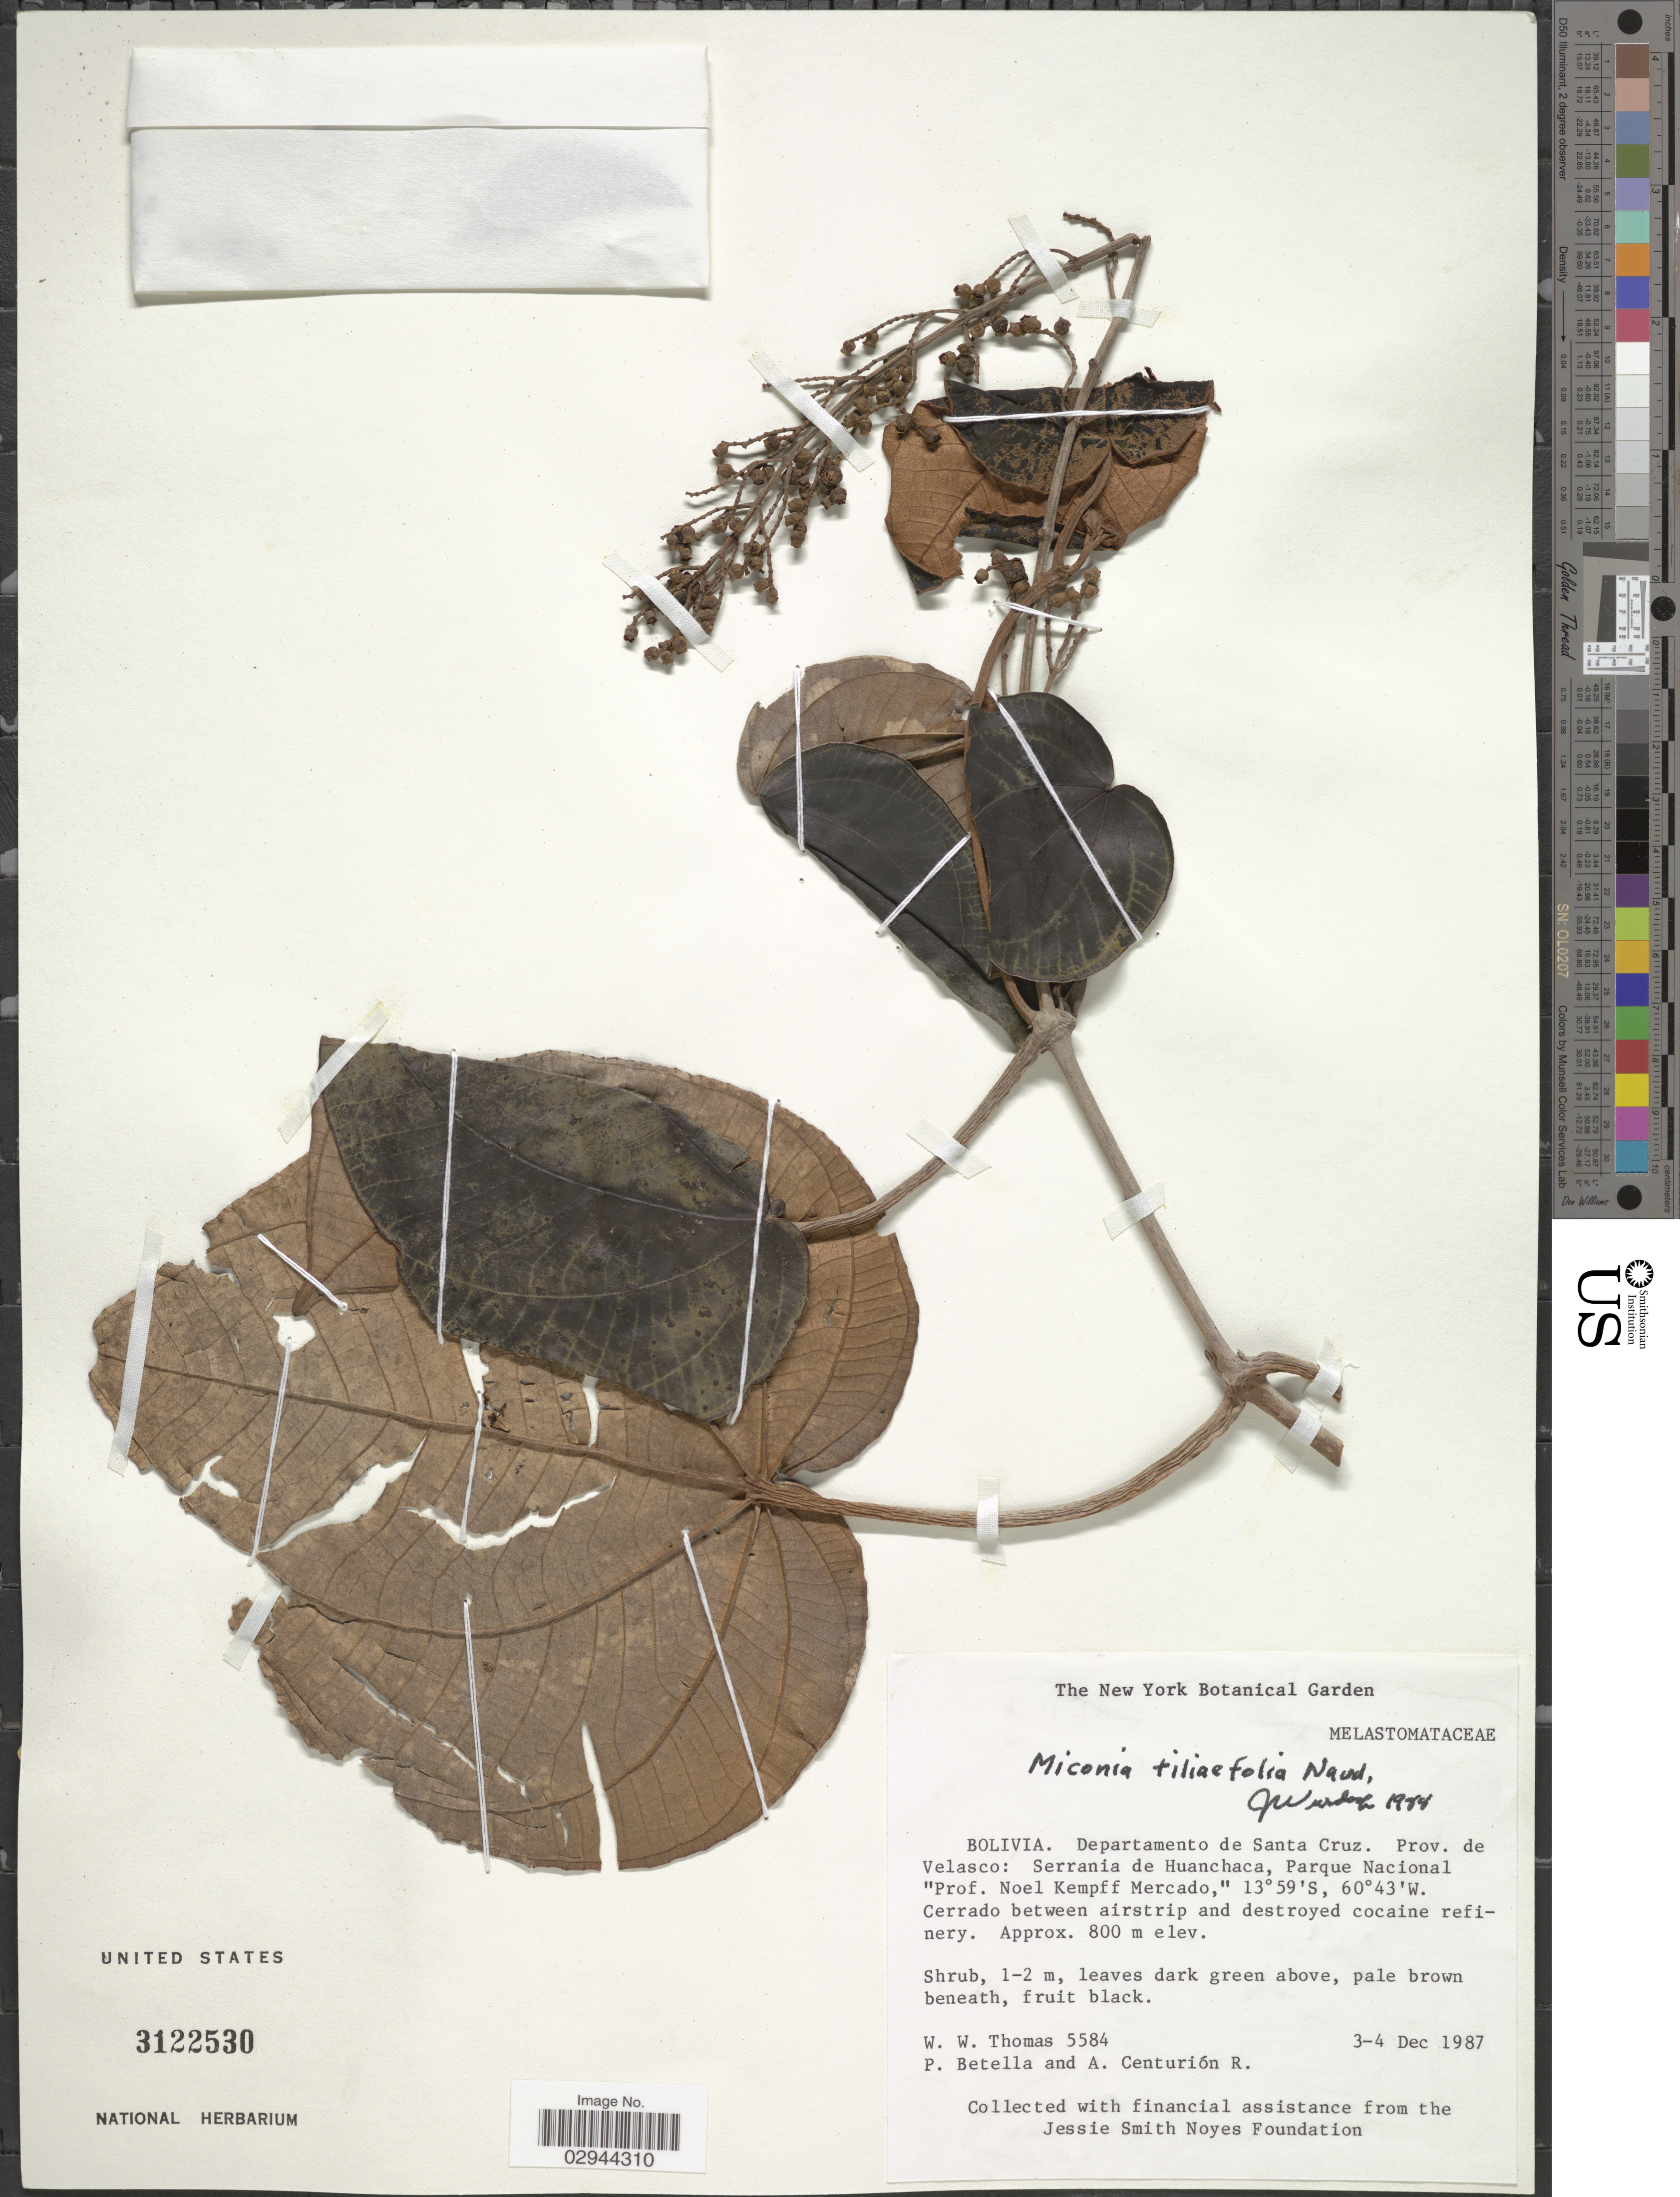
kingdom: Plantae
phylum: Tracheophyta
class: Magnoliopsida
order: Myrtales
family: Melastomataceae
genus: Miconia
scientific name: Miconia tiliifolia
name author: Naudin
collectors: W. Thomas, P. Betella & A. Centurión R.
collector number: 5584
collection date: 1987-12-03/1987-12-04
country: Bolivia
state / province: Santa Cruz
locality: Departamento de Santa Cruz. Prov. de Velasco: Serrania de Huanchuaca, Parque Nacional Prof. Noel Kempff Mercado. Cerro between airstrip and destroyed cocaine refinery.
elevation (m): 800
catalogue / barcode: US 3122530